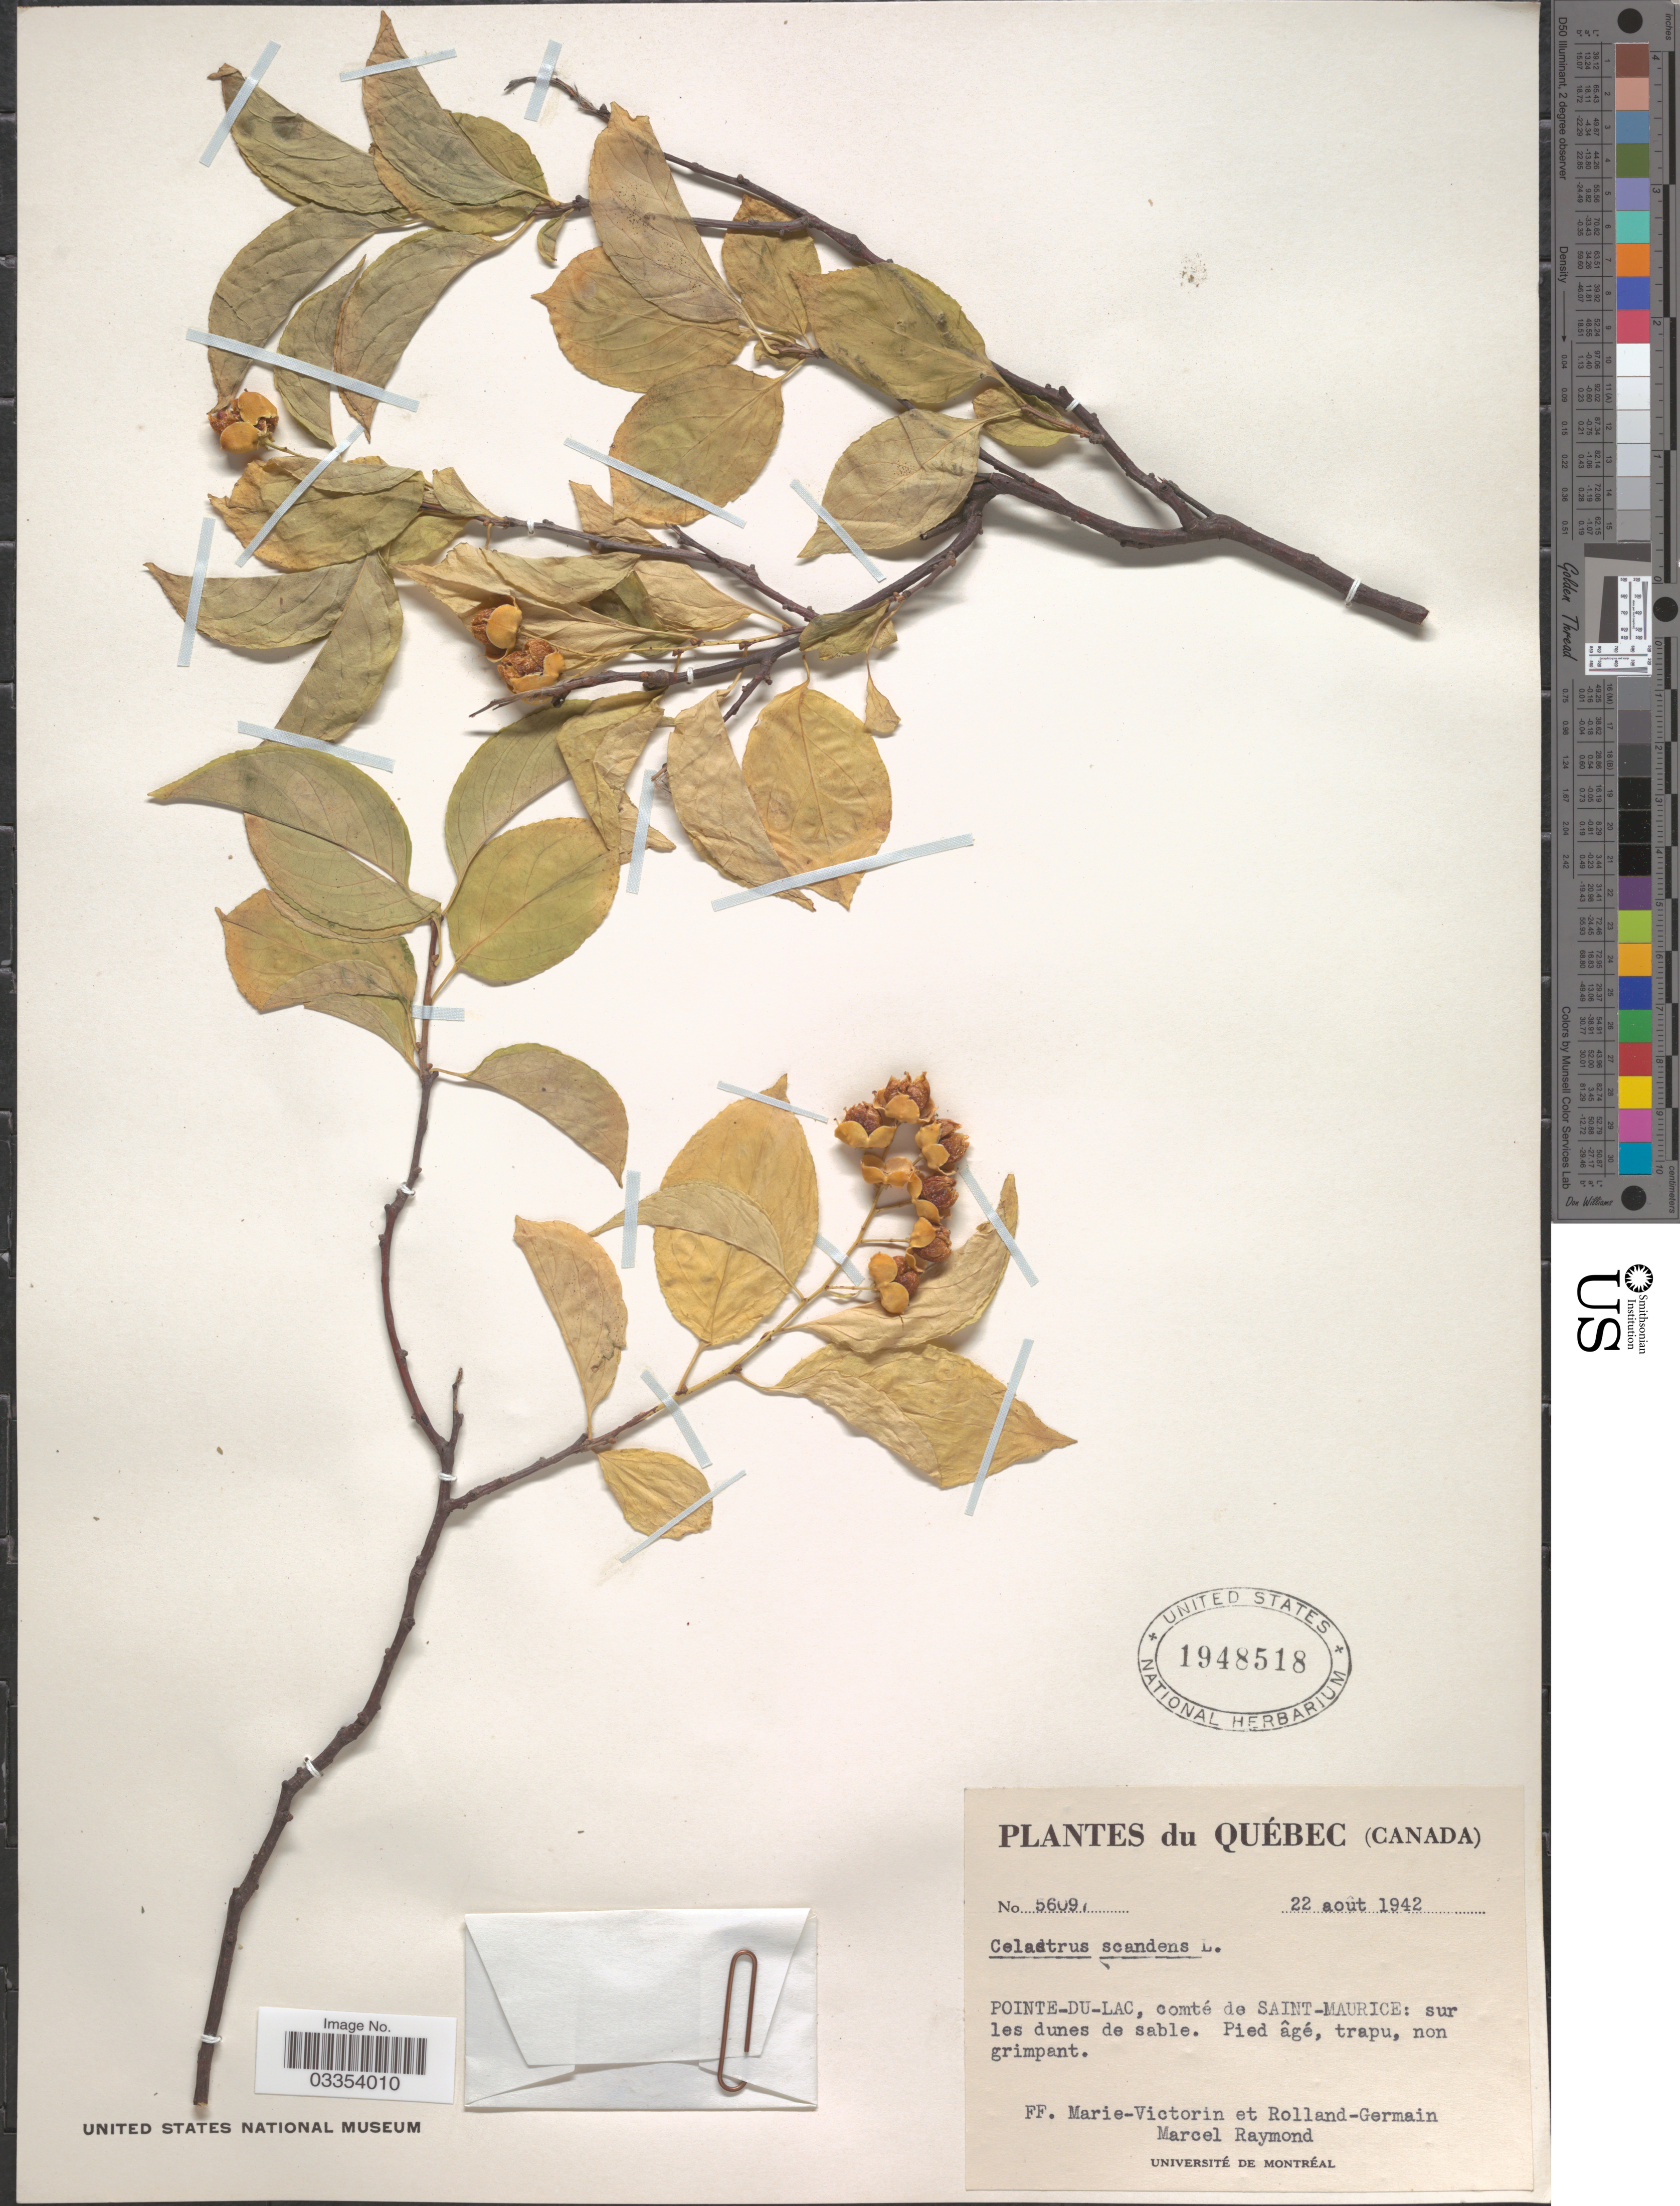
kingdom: Plantae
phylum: Tracheophyta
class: Magnoliopsida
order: Celastrales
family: Celastraceae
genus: Celastrus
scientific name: Celastrus scandens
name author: L.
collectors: F. Marie-Victorin, Rolland-Germain & M. Raymond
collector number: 56097*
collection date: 1942-08-22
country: Canada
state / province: Quebec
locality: Pointe-Du-Lac, comté de Saint-Maurice: sur les dunes de sable. Pied âgé, trapu, non grimpant.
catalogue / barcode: US 1948518